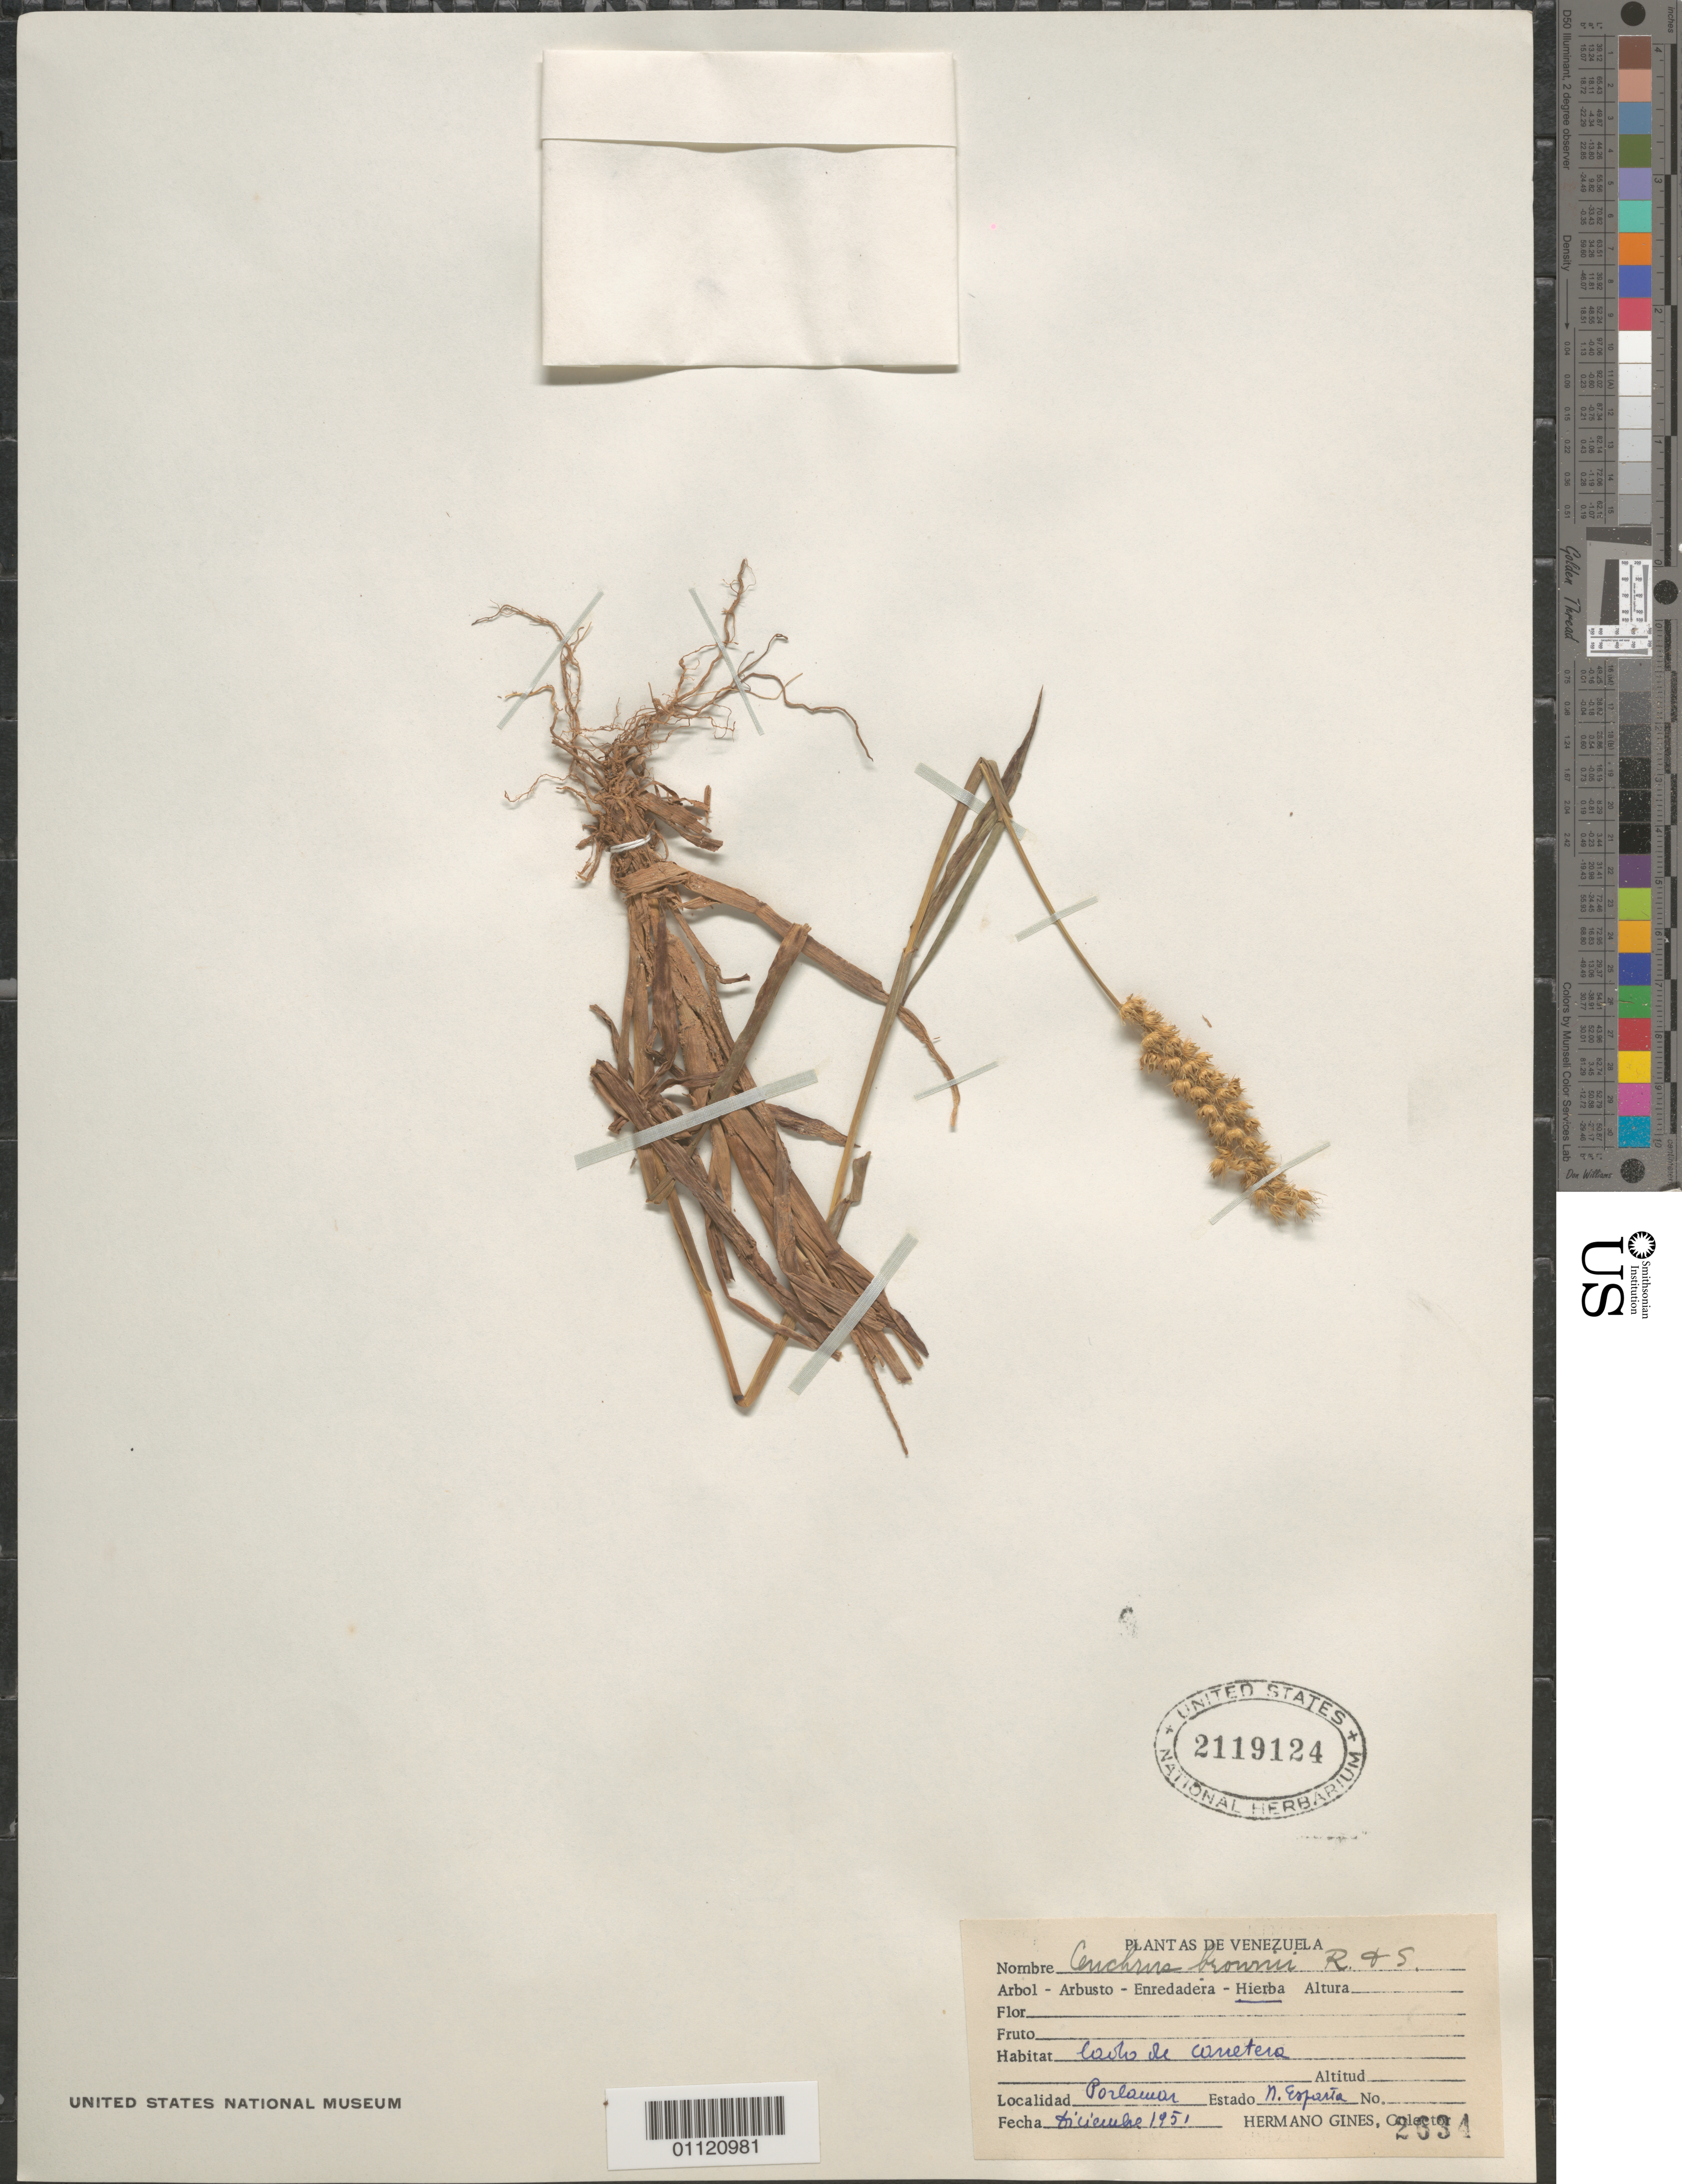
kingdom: Plantae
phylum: Tracheophyta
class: Liliopsida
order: Poales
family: Poaceae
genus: Cenchrus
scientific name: Cenchrus brownii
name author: Roem. & Schult.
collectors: Bro. Gines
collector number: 2634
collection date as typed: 01 Dec 1951 to 31 Dec 1951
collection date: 1951-12-01/1951-12-31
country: Venezuela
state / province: Nueva Esparta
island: Margarita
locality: Porlamar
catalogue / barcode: US 2119124